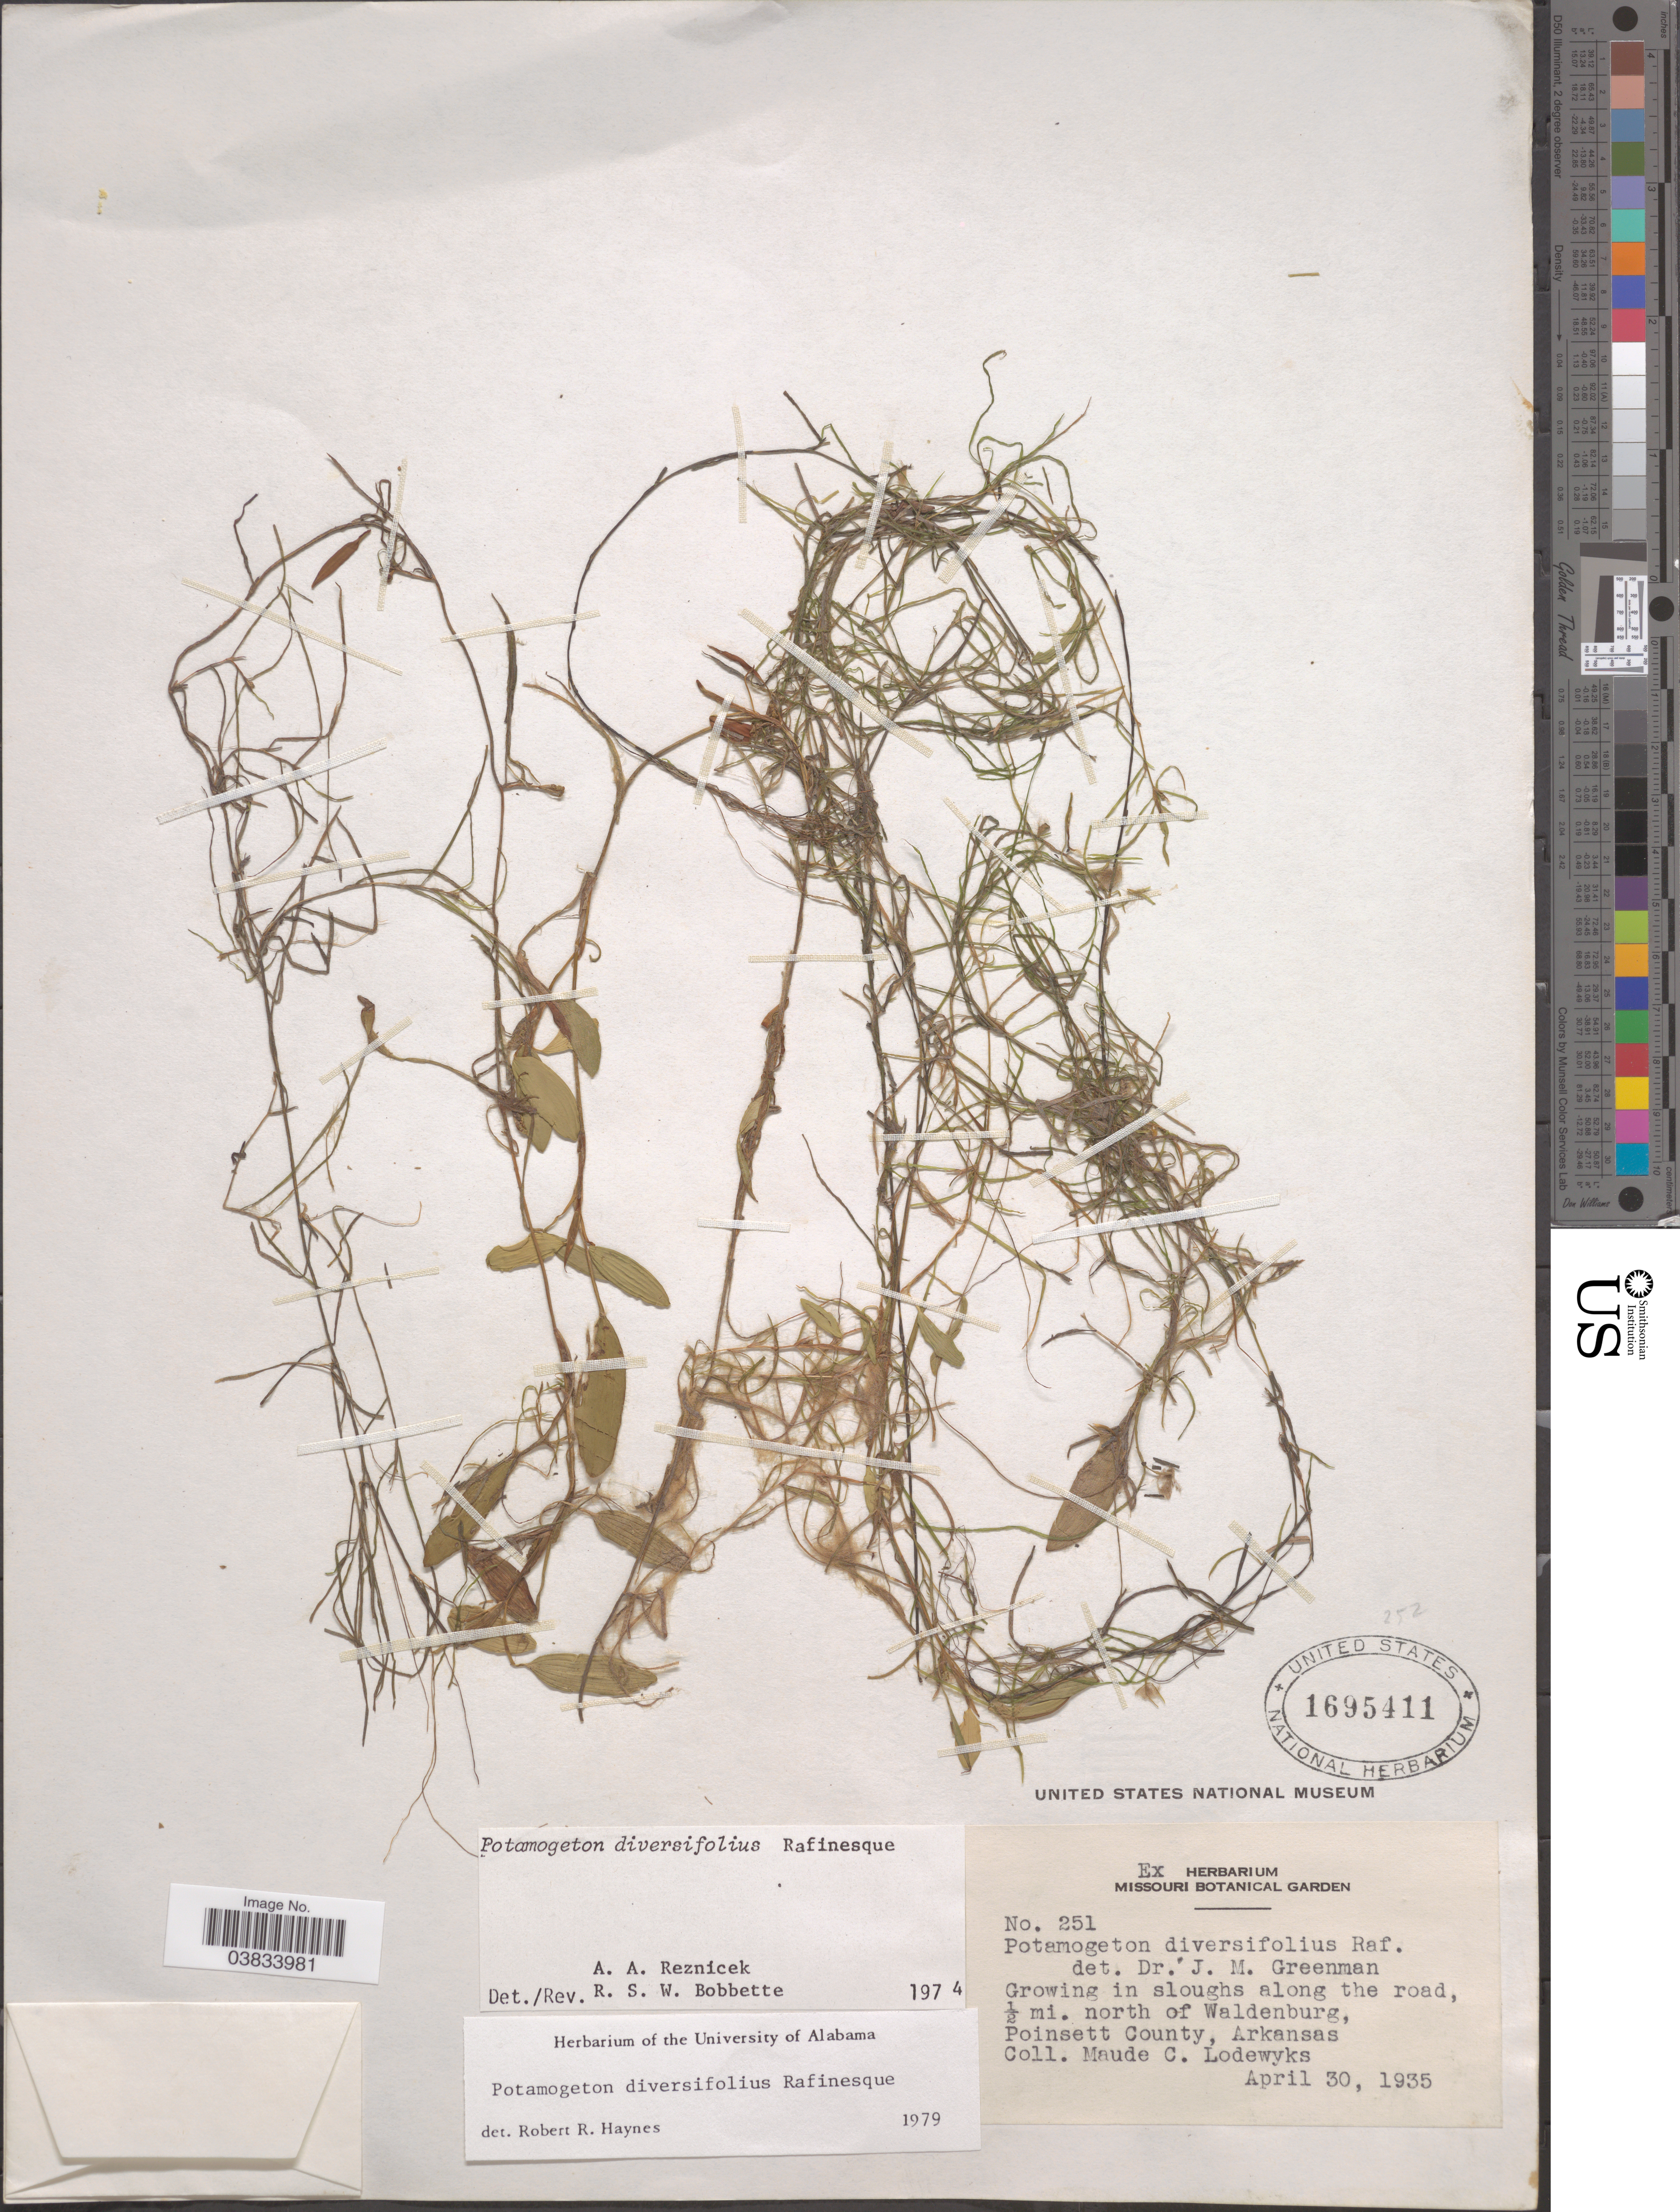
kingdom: Plantae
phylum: Tracheophyta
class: Liliopsida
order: Alismatales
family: Potamogetonaceae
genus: Potamogeton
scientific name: Potamogeton diversifolius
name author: Raf.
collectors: M. Lodewyks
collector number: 251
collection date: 1935-04-30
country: United States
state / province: Arkansas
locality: In sloughs along the road, ½ mi. north of Waldenburg, Poinsett County.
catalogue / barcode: US 1695411